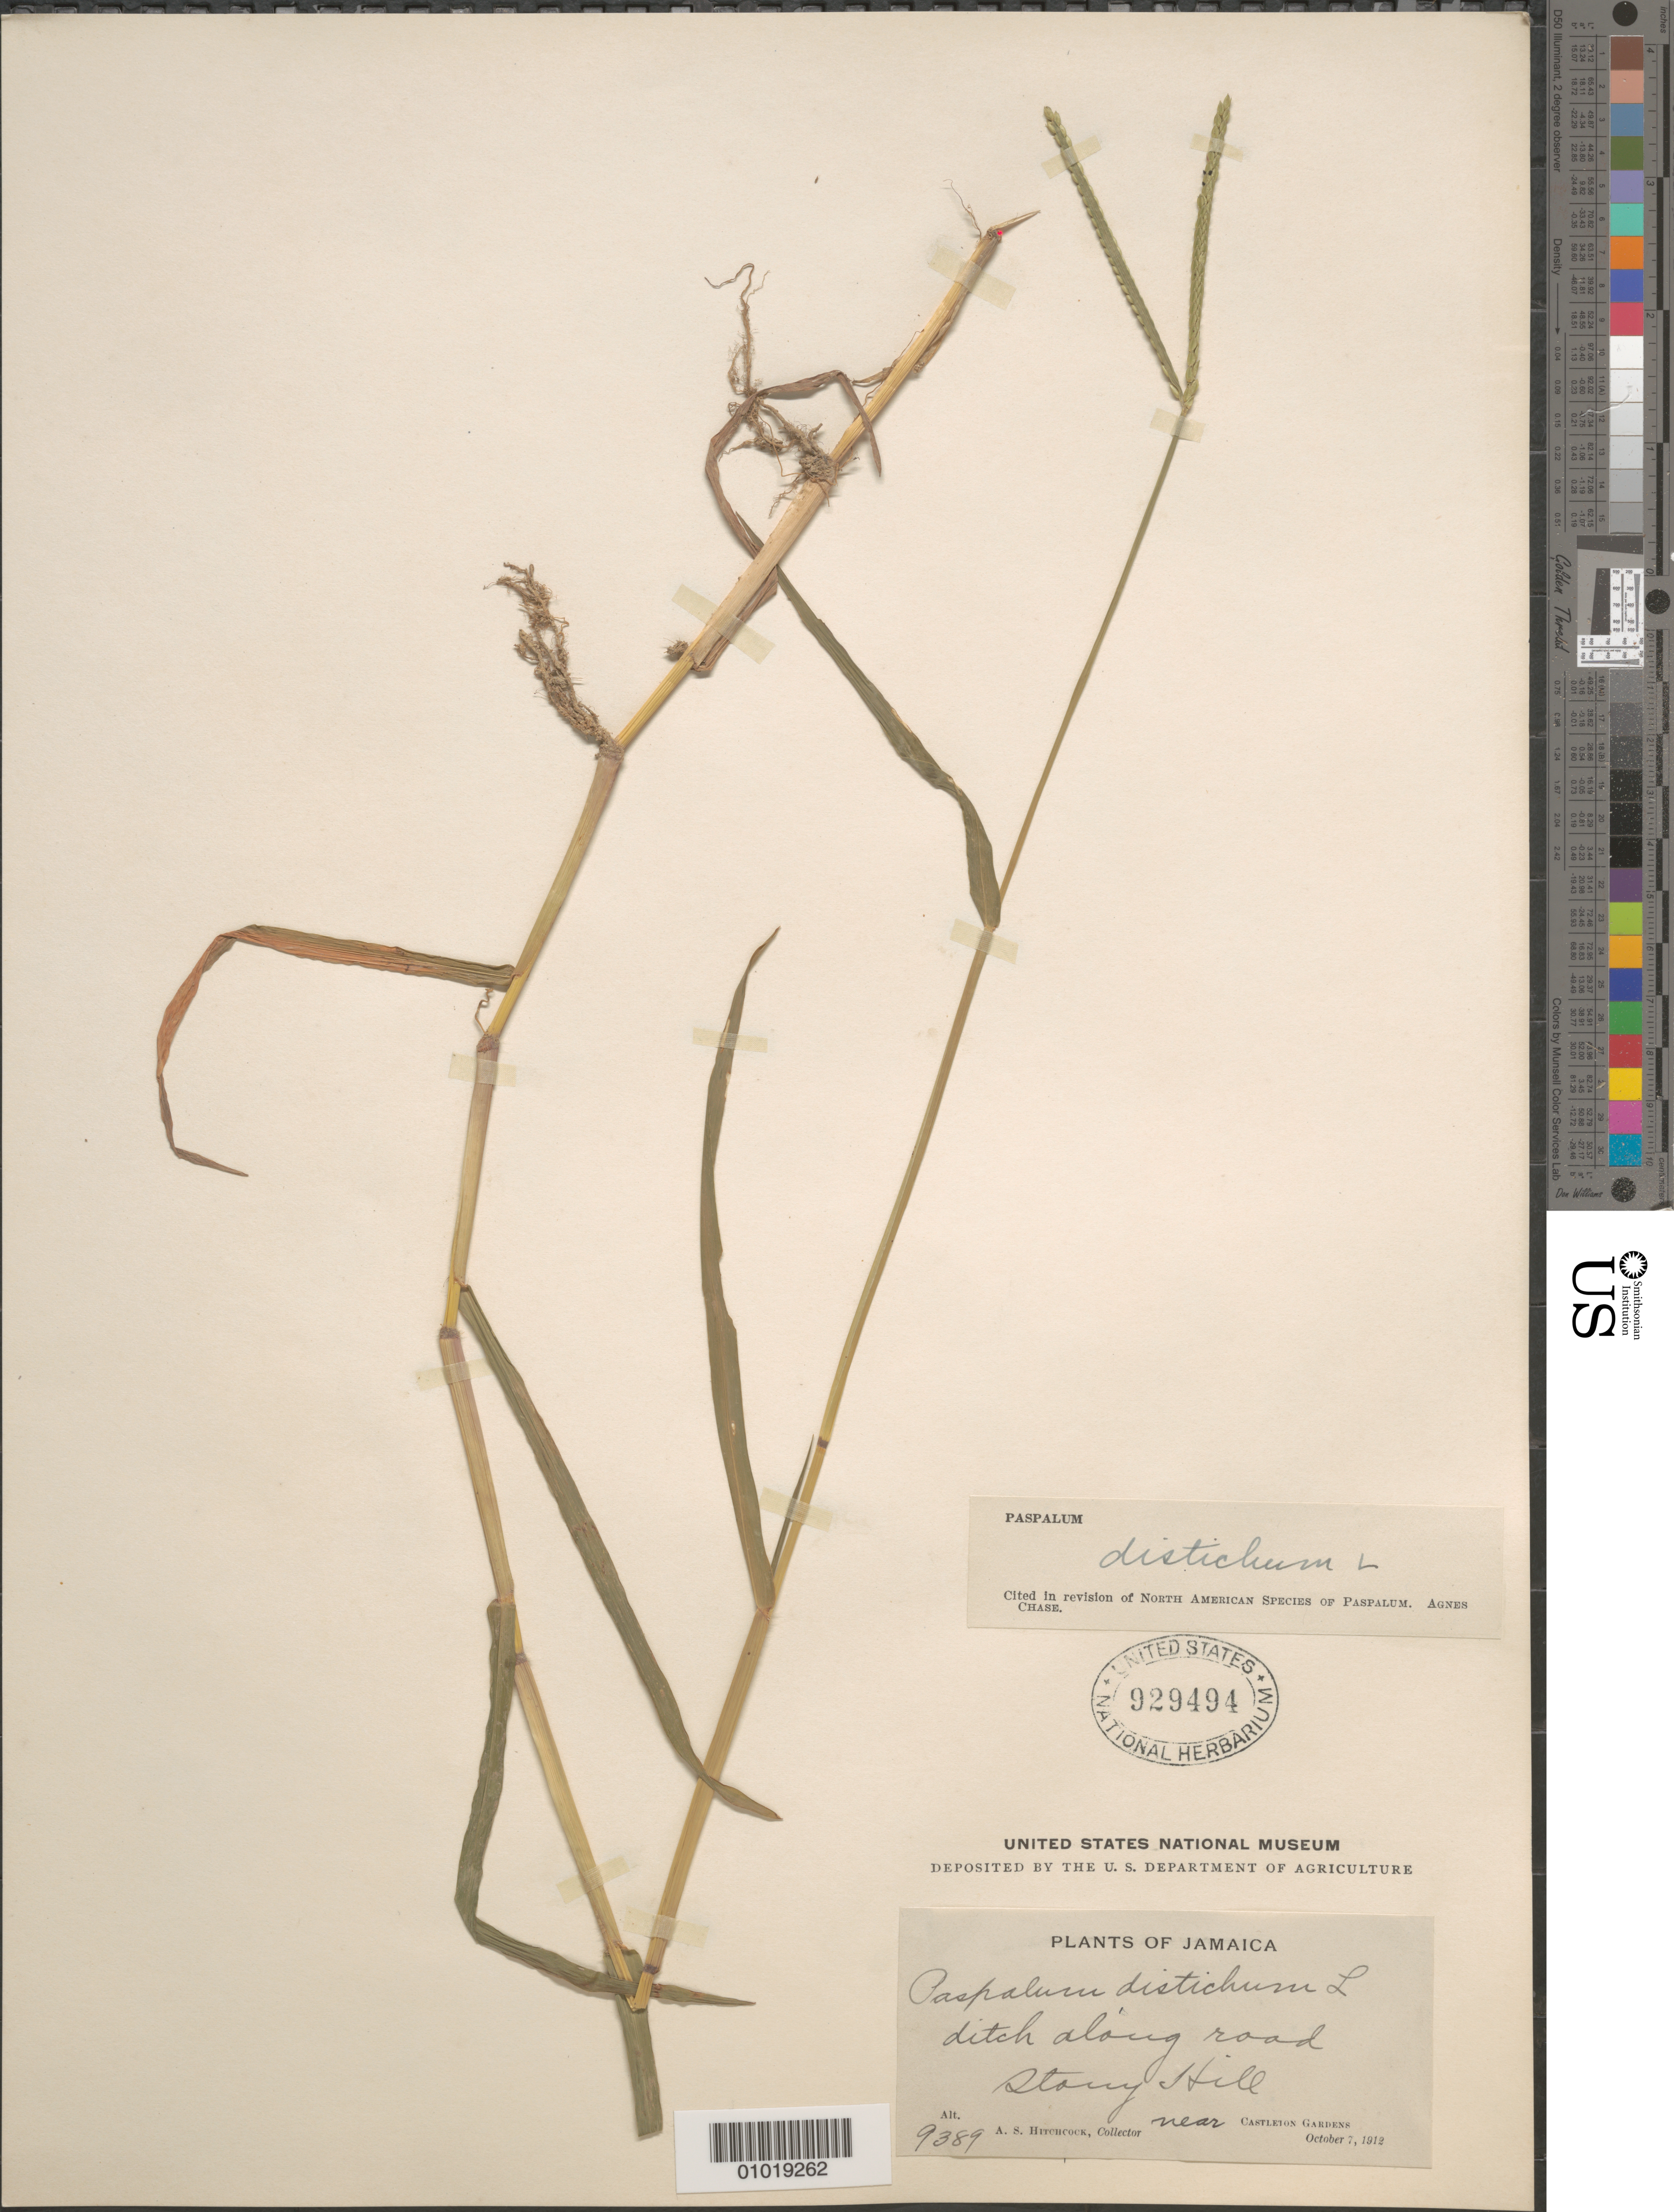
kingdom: Plantae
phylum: Tracheophyta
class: Liliopsida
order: Poales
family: Poaceae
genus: Paspalum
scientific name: Paspalum distichum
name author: L.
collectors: A. S. Hitchcock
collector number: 9389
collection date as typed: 07 Oct 1912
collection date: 1912-10-07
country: Jamaica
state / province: Saint Andrew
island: Jamaica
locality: Castleton gardens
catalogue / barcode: US 929494